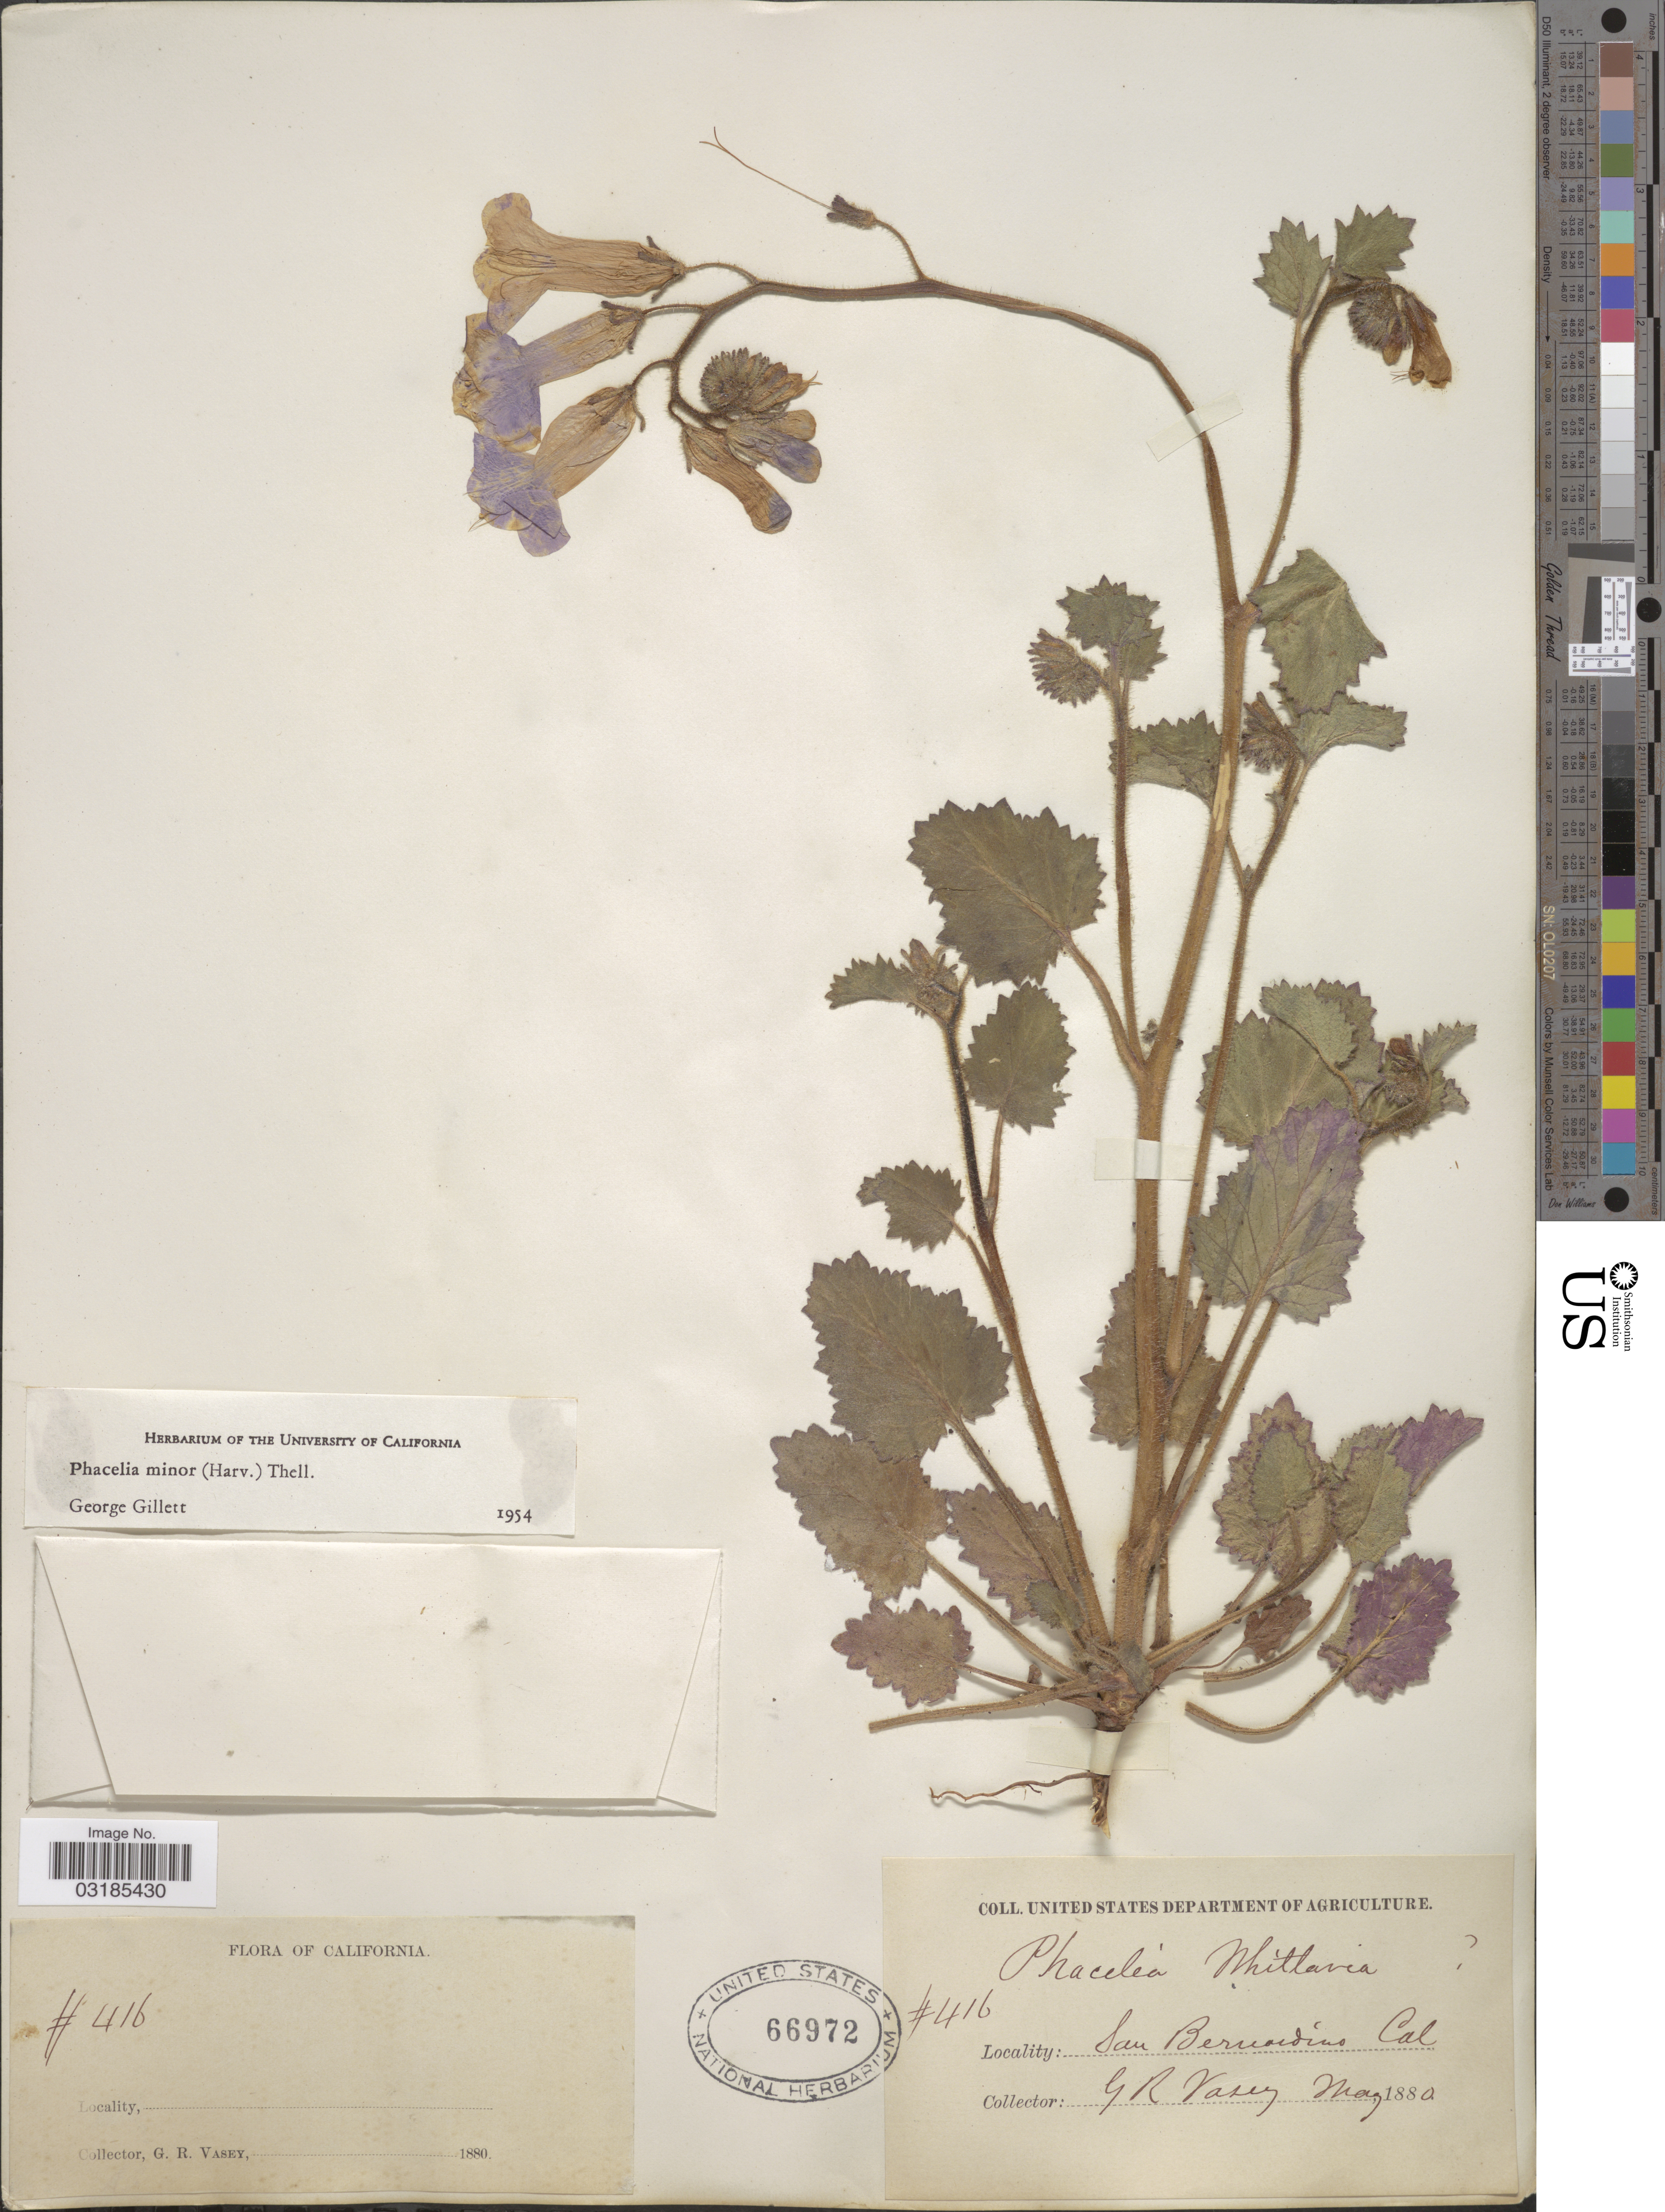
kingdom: Plantae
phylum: Tracheophyta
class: Magnoliopsida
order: Boraginales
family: Hydrophyllaceae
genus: Phacelia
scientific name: Phacelia minor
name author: (Harv.) Thell.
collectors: G. R. Vasey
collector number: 416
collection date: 1880-05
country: United States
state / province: California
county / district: San Bernardino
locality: San Bernardino.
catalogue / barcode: US 66972